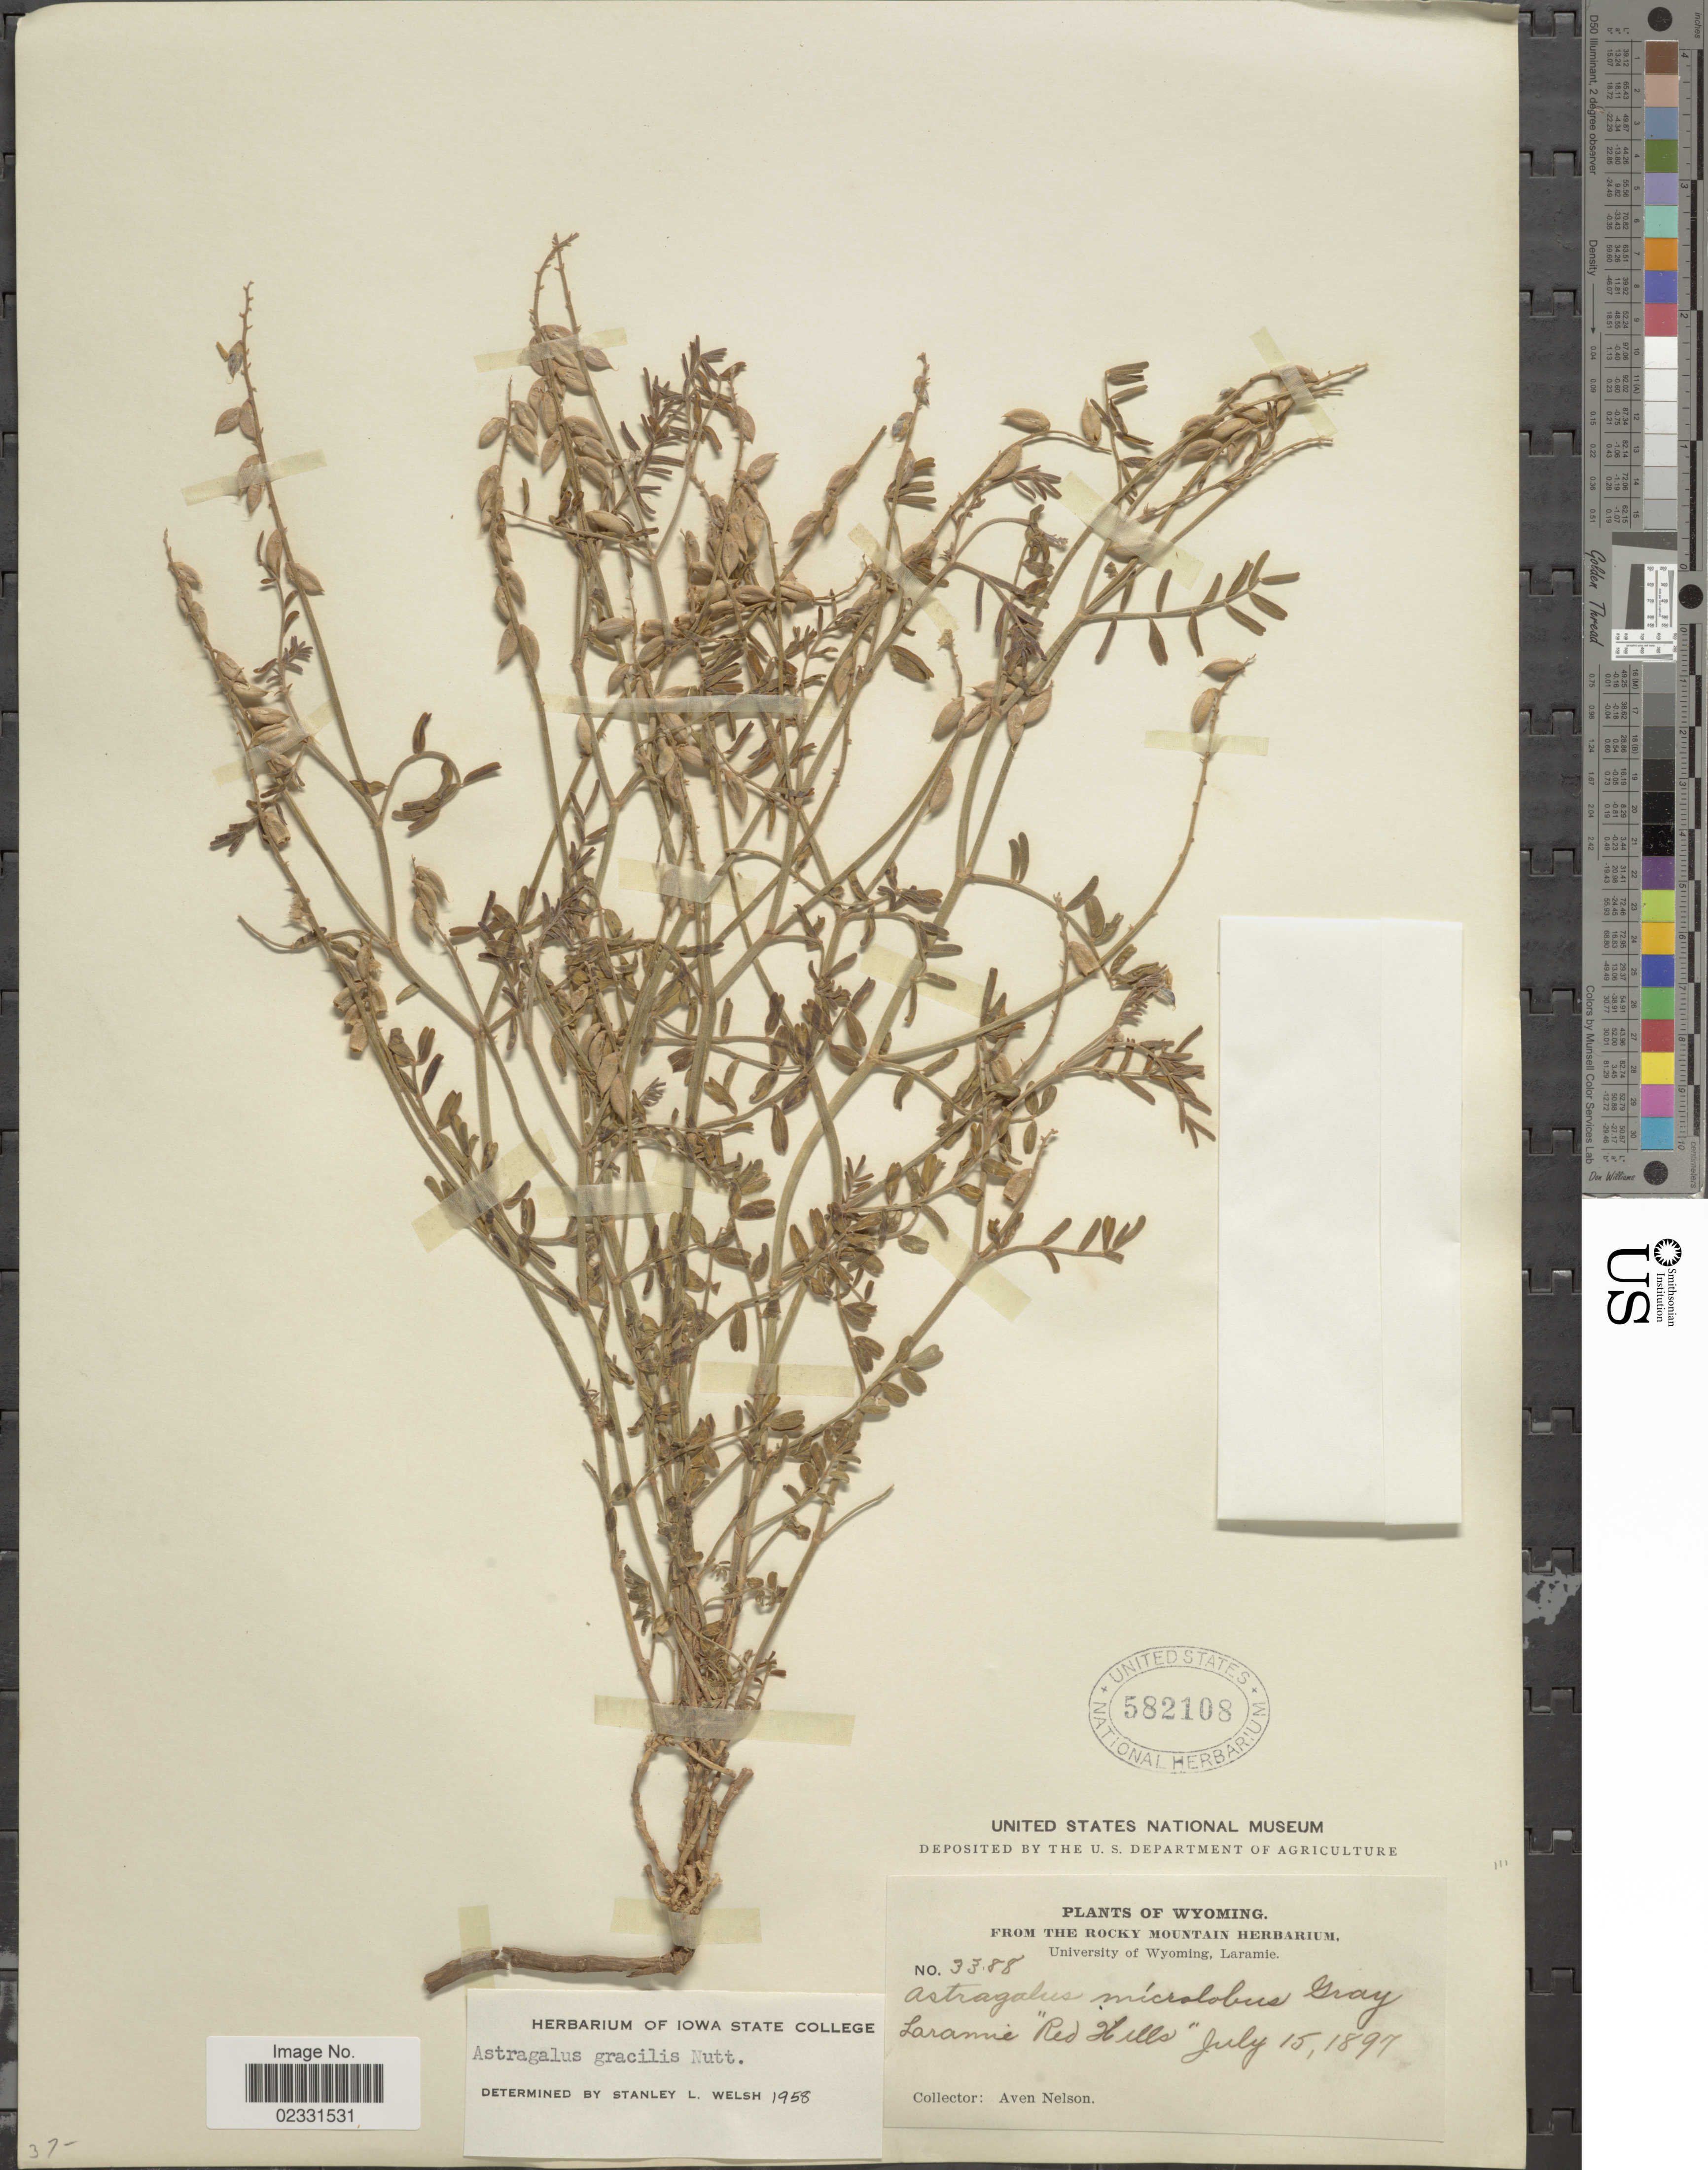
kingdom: Plantae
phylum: Tracheophyta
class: Magnoliopsida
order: Fabales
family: Fabaceae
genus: Astragalus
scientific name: Astragalus gracilis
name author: Nutt.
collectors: A. Nelson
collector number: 3388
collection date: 1897-07-15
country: United States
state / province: Wyoming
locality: Laramie, Red Hills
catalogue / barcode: US 582108